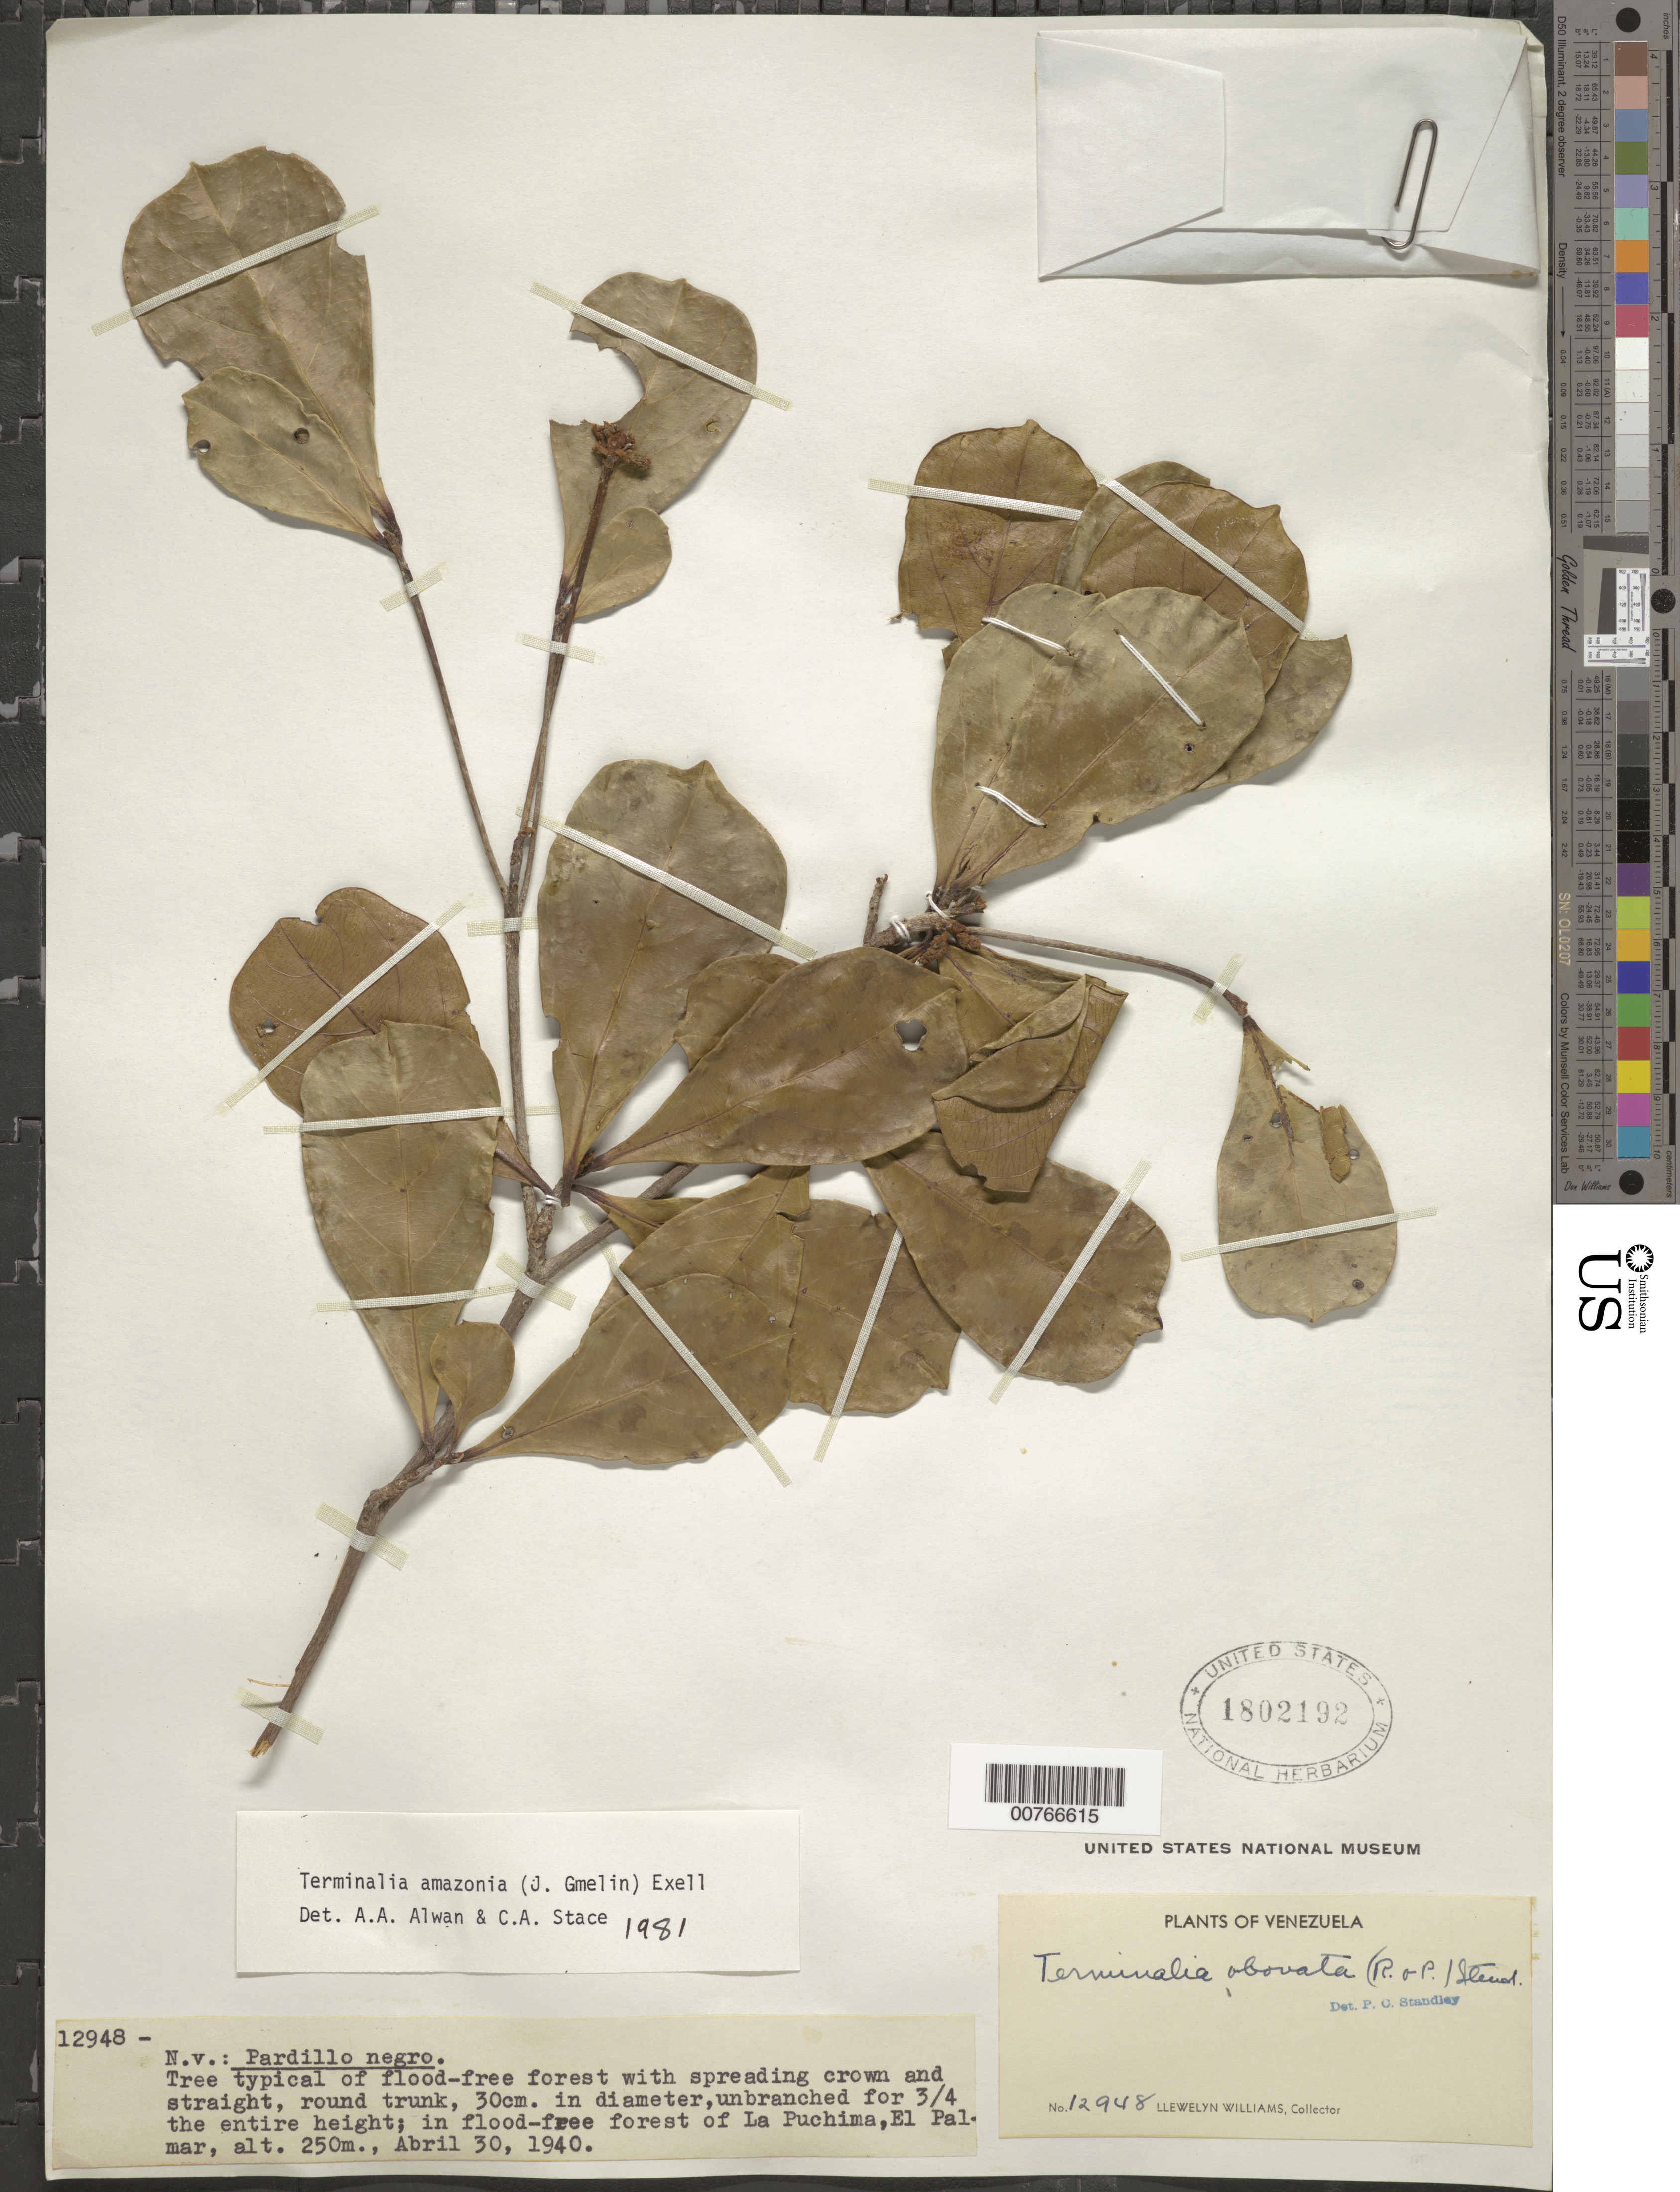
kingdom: Plantae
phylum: Tracheophyta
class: Magnoliopsida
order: Myrtales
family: Combretaceae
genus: Terminalia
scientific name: Terminalia amazonia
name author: (J.F. Gmel.) Exell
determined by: Alwan, A. R.; Stace, C. A.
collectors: Ll. Williams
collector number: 12948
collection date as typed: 30-Apr-40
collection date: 1940-04-30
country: Venezuela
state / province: Bolívar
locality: El Palmar, La Puchima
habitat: Flood-free forest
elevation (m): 250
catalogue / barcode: US 1802192